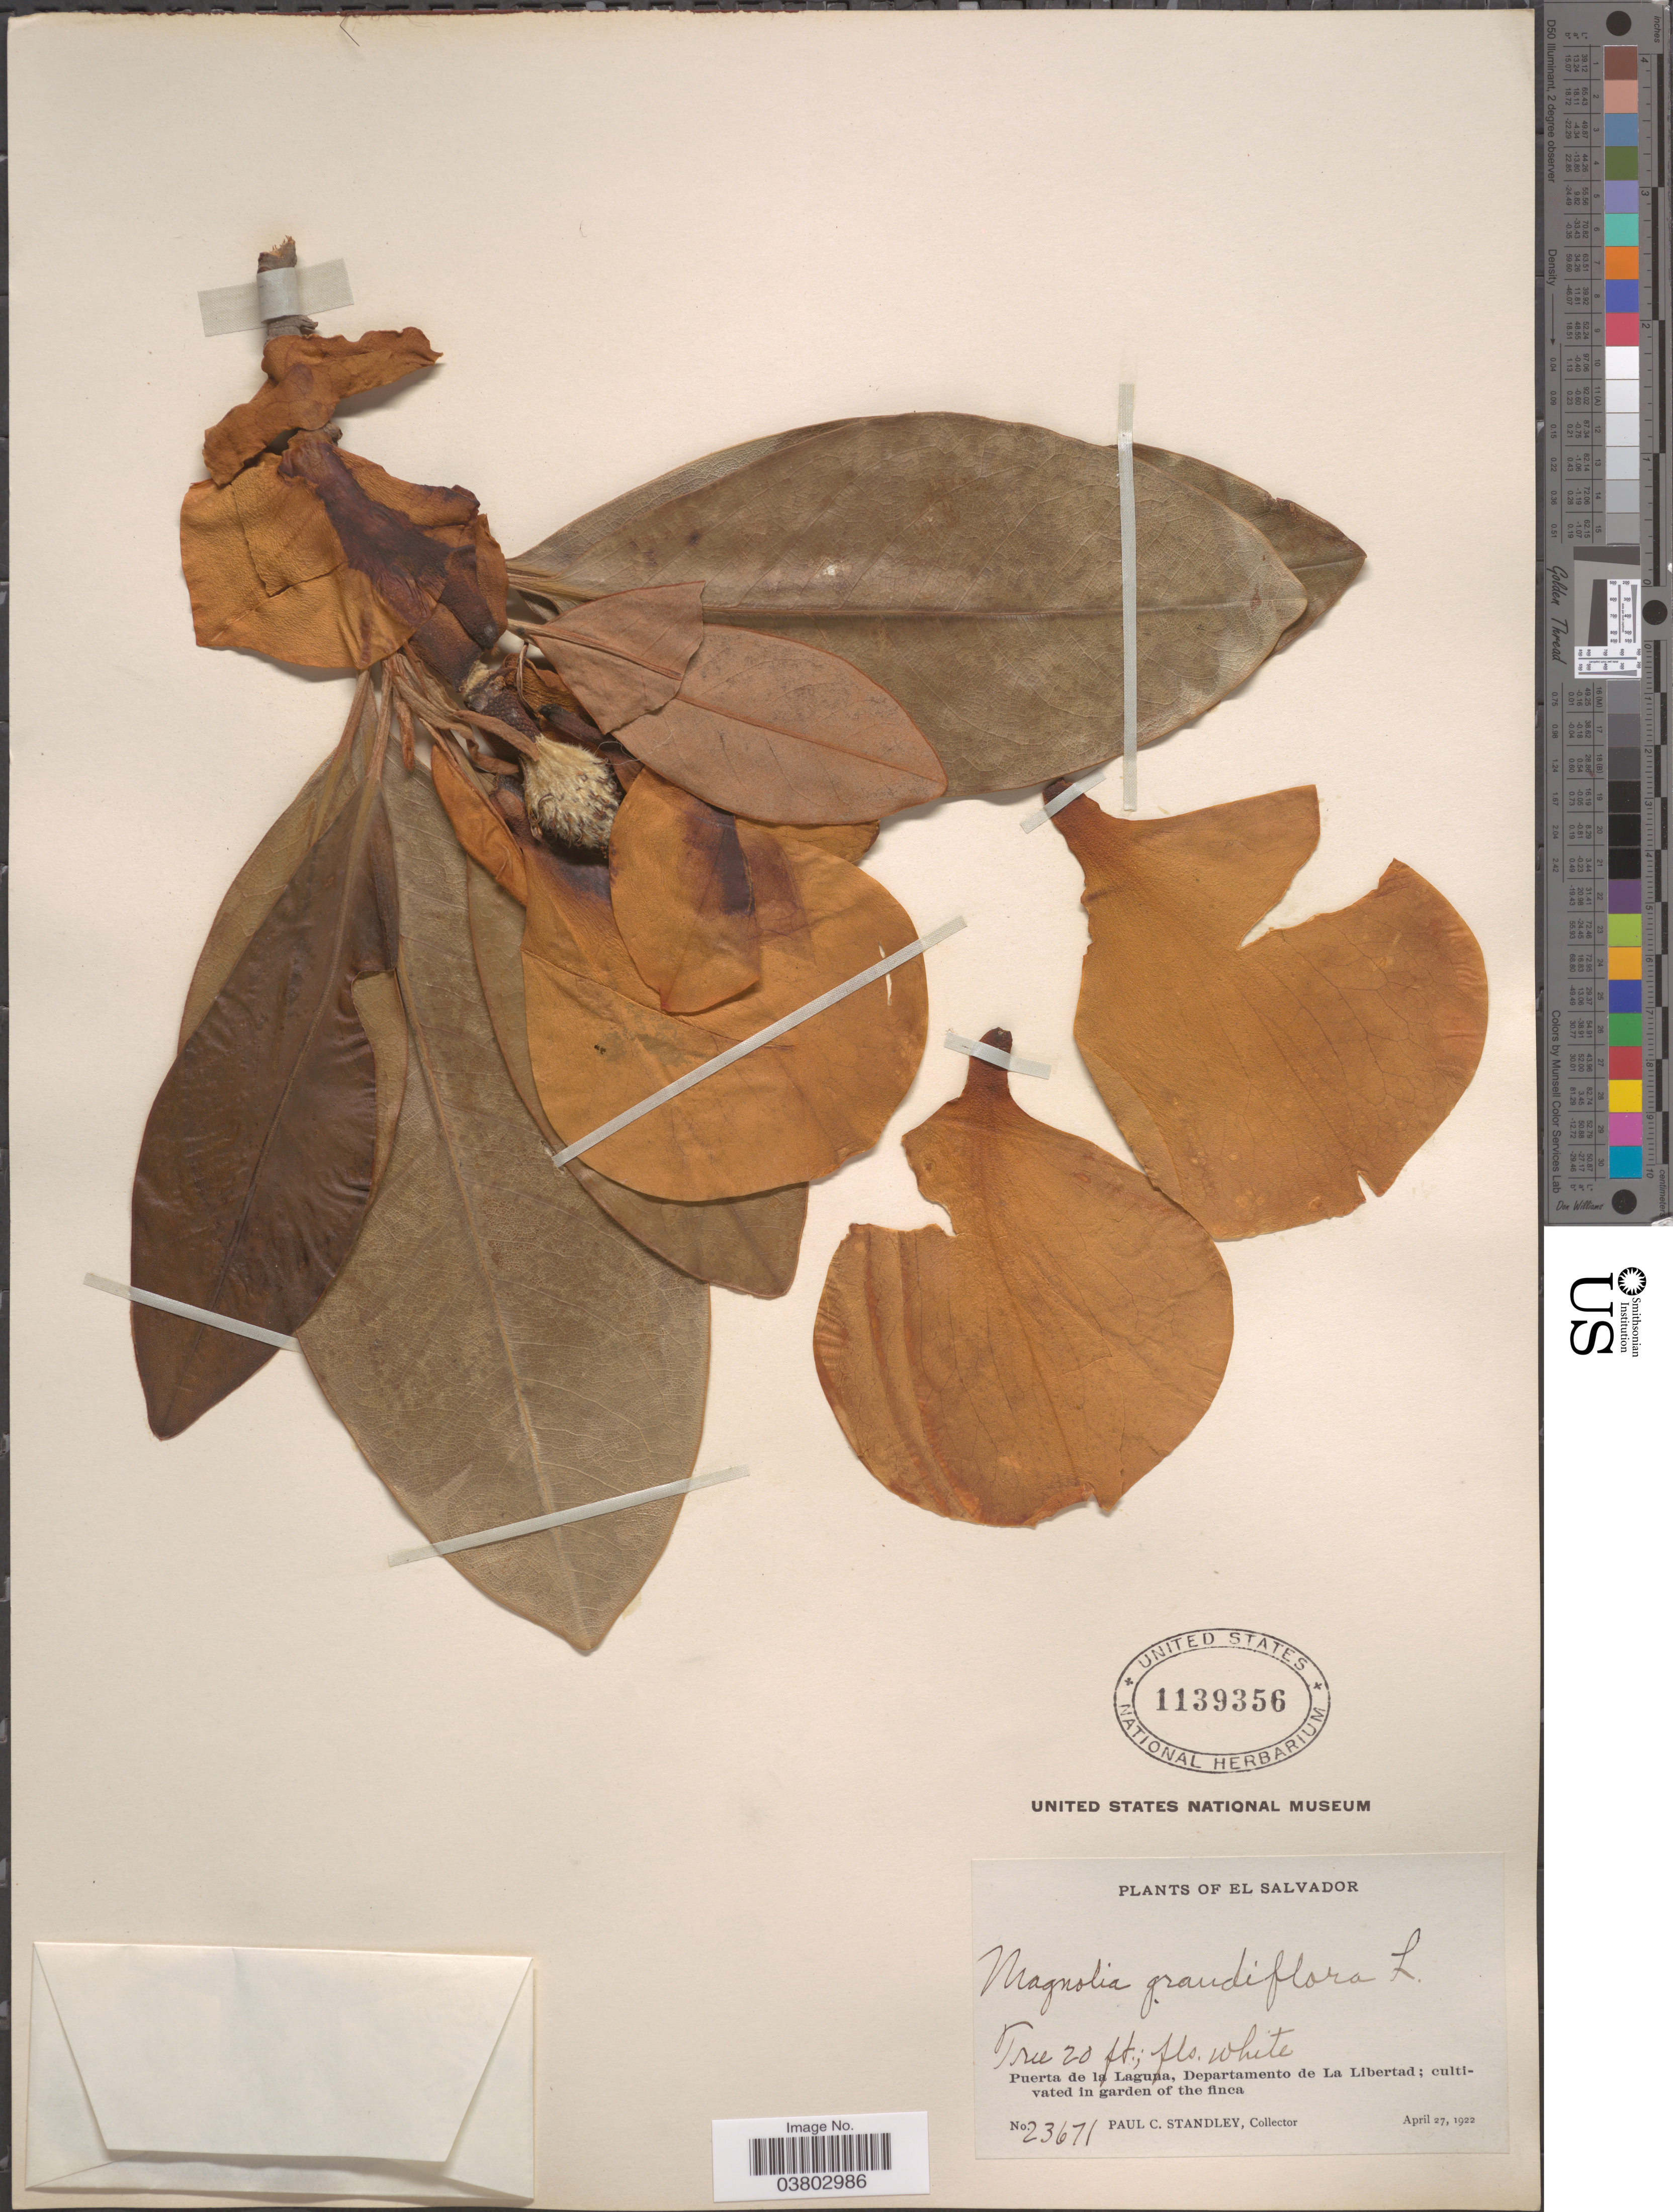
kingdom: Plantae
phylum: Tracheophyta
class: Magnoliopsida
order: Magnoliales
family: Magnoliaceae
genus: Magnolia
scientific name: Magnolia grandiflora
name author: L.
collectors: P. C. Standley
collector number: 23671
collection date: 1922-04-27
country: El Salvador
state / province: La Libertad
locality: Puerta de la Laguna, Departamento de La Libertad; in garden of the finca.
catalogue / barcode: US 1139356